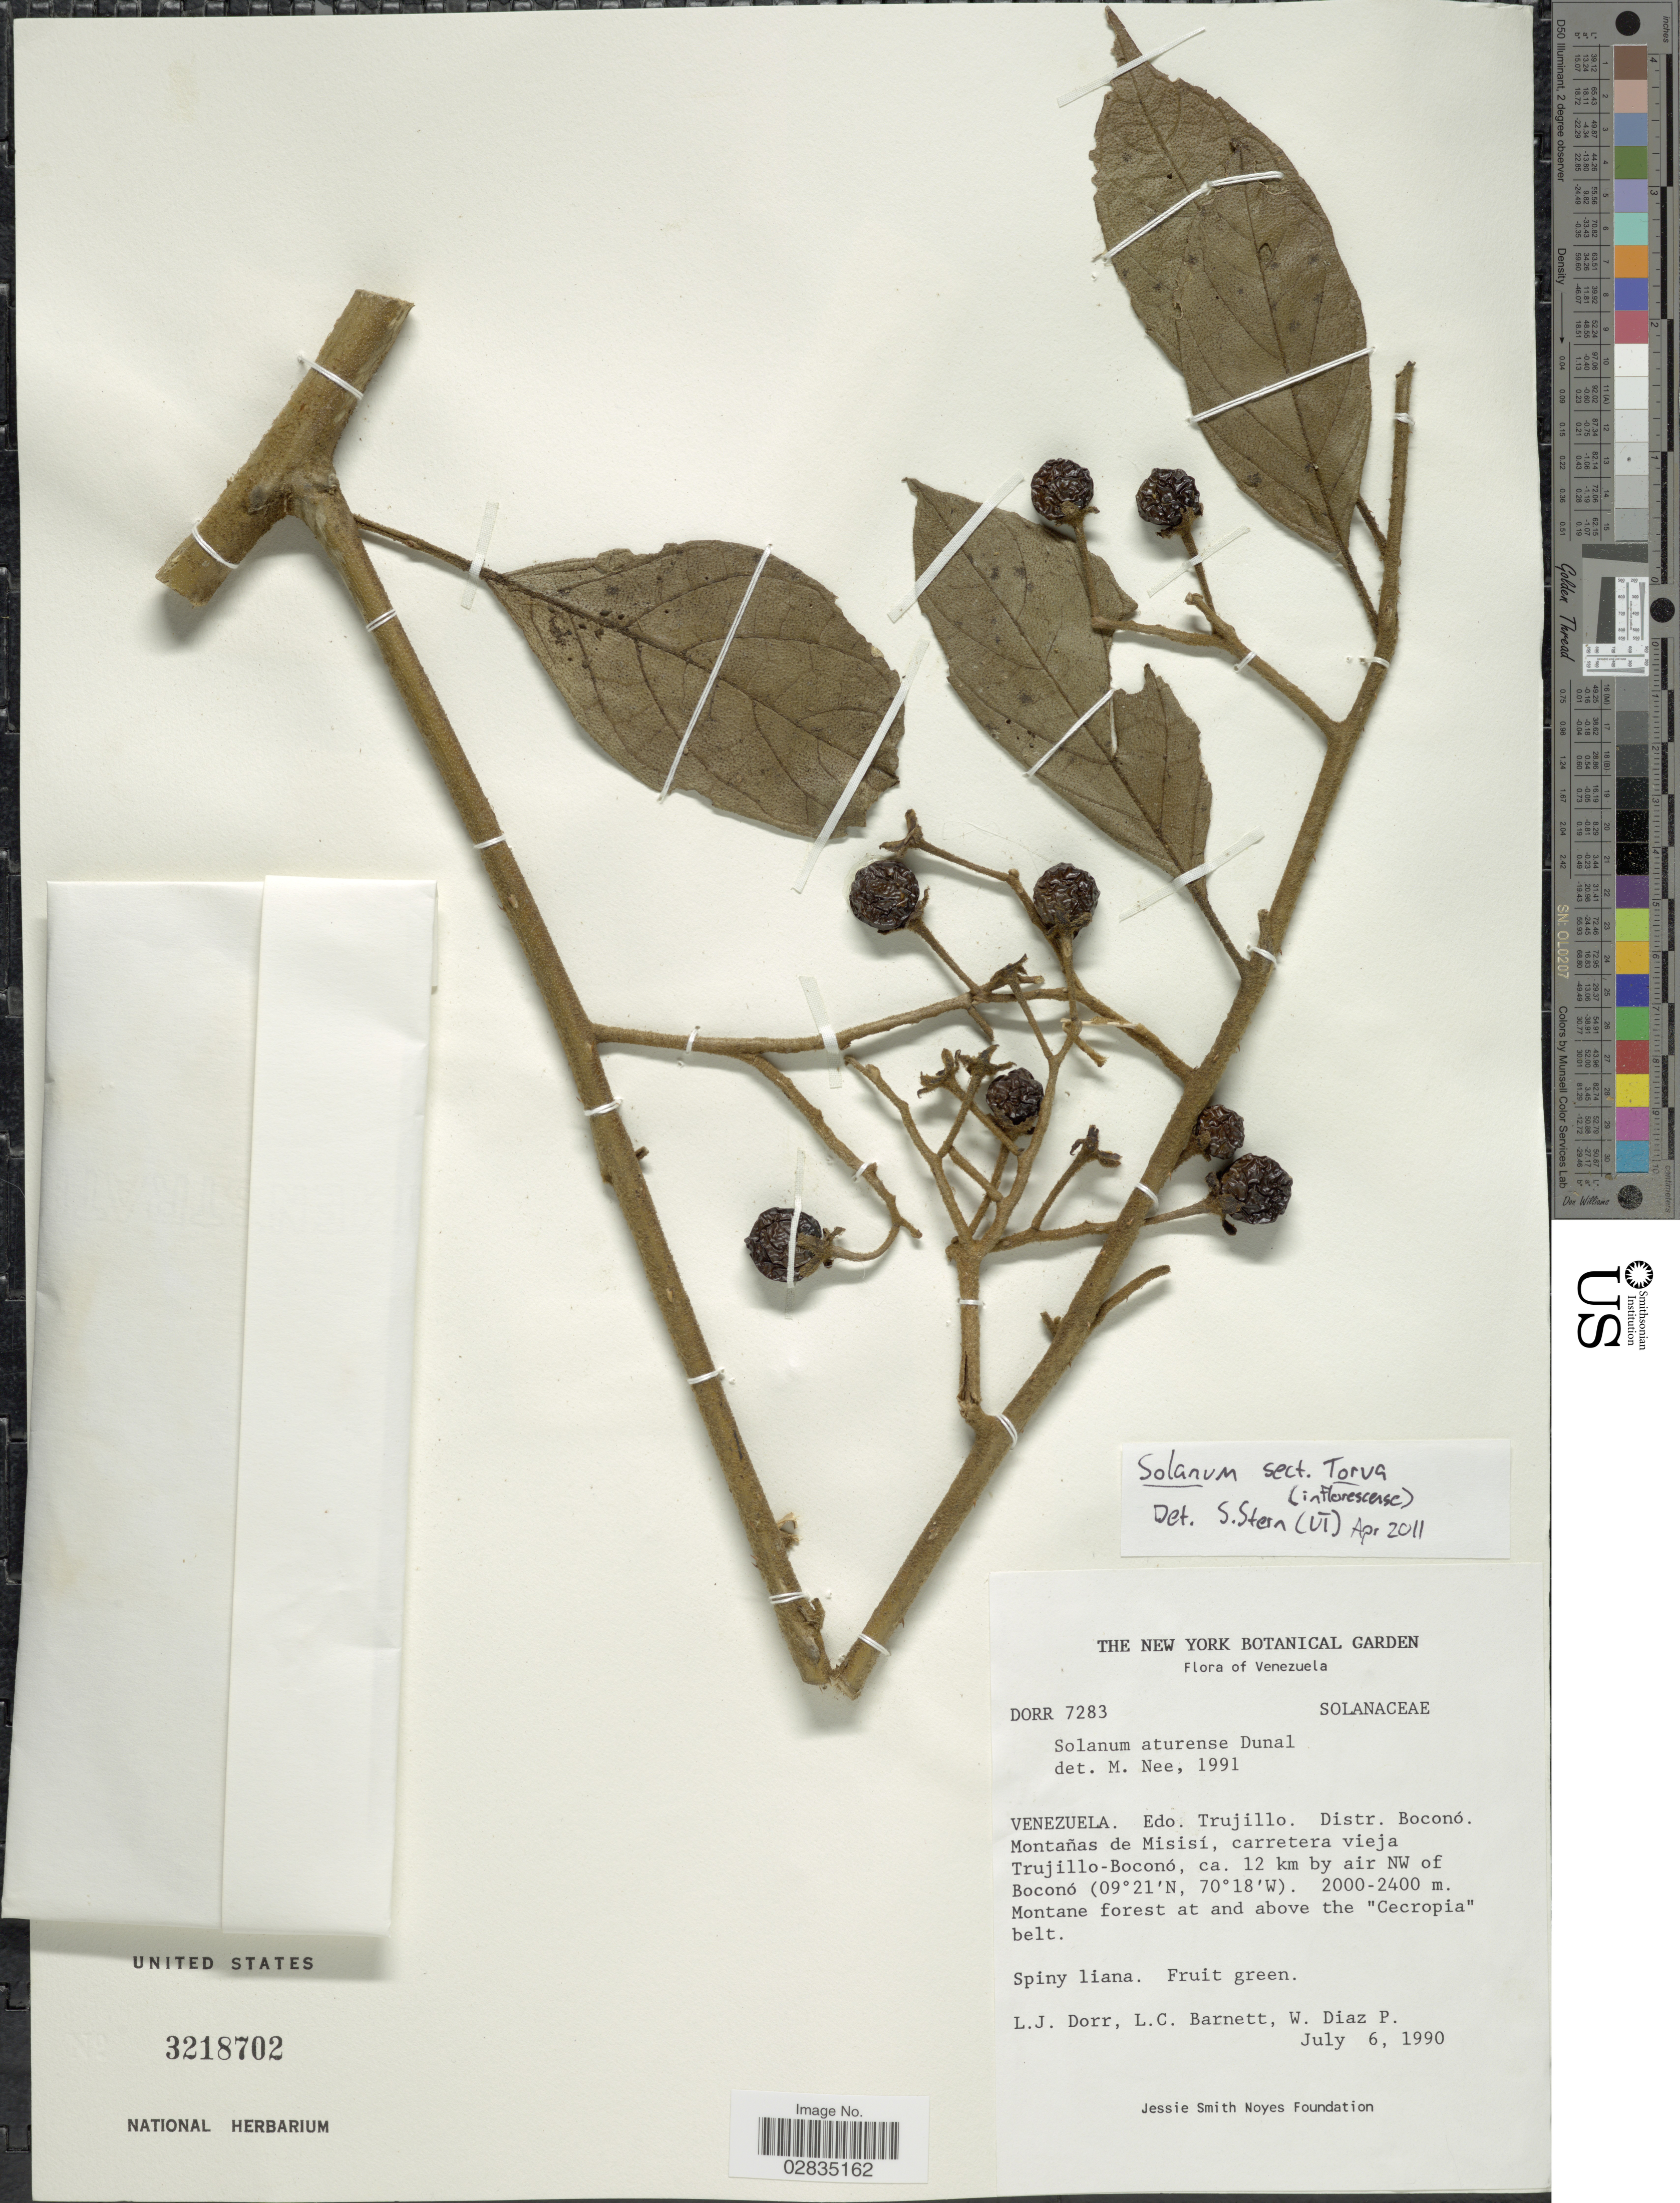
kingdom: Plantae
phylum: Tracheophyta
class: Magnoliopsida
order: Solanales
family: Solanaceae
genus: Solanum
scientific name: Solanum sp.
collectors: L. J. Dorr, L. C. Barnett & W. Díaz P.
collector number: DORR 7283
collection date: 1990-07-06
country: Venezuela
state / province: Trujillo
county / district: Boconó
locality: Montañas de Misisí, carretera vieja Trujillo-Boconó, ca. 12 km by air NW of Boconó.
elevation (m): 2000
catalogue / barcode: US 3218702